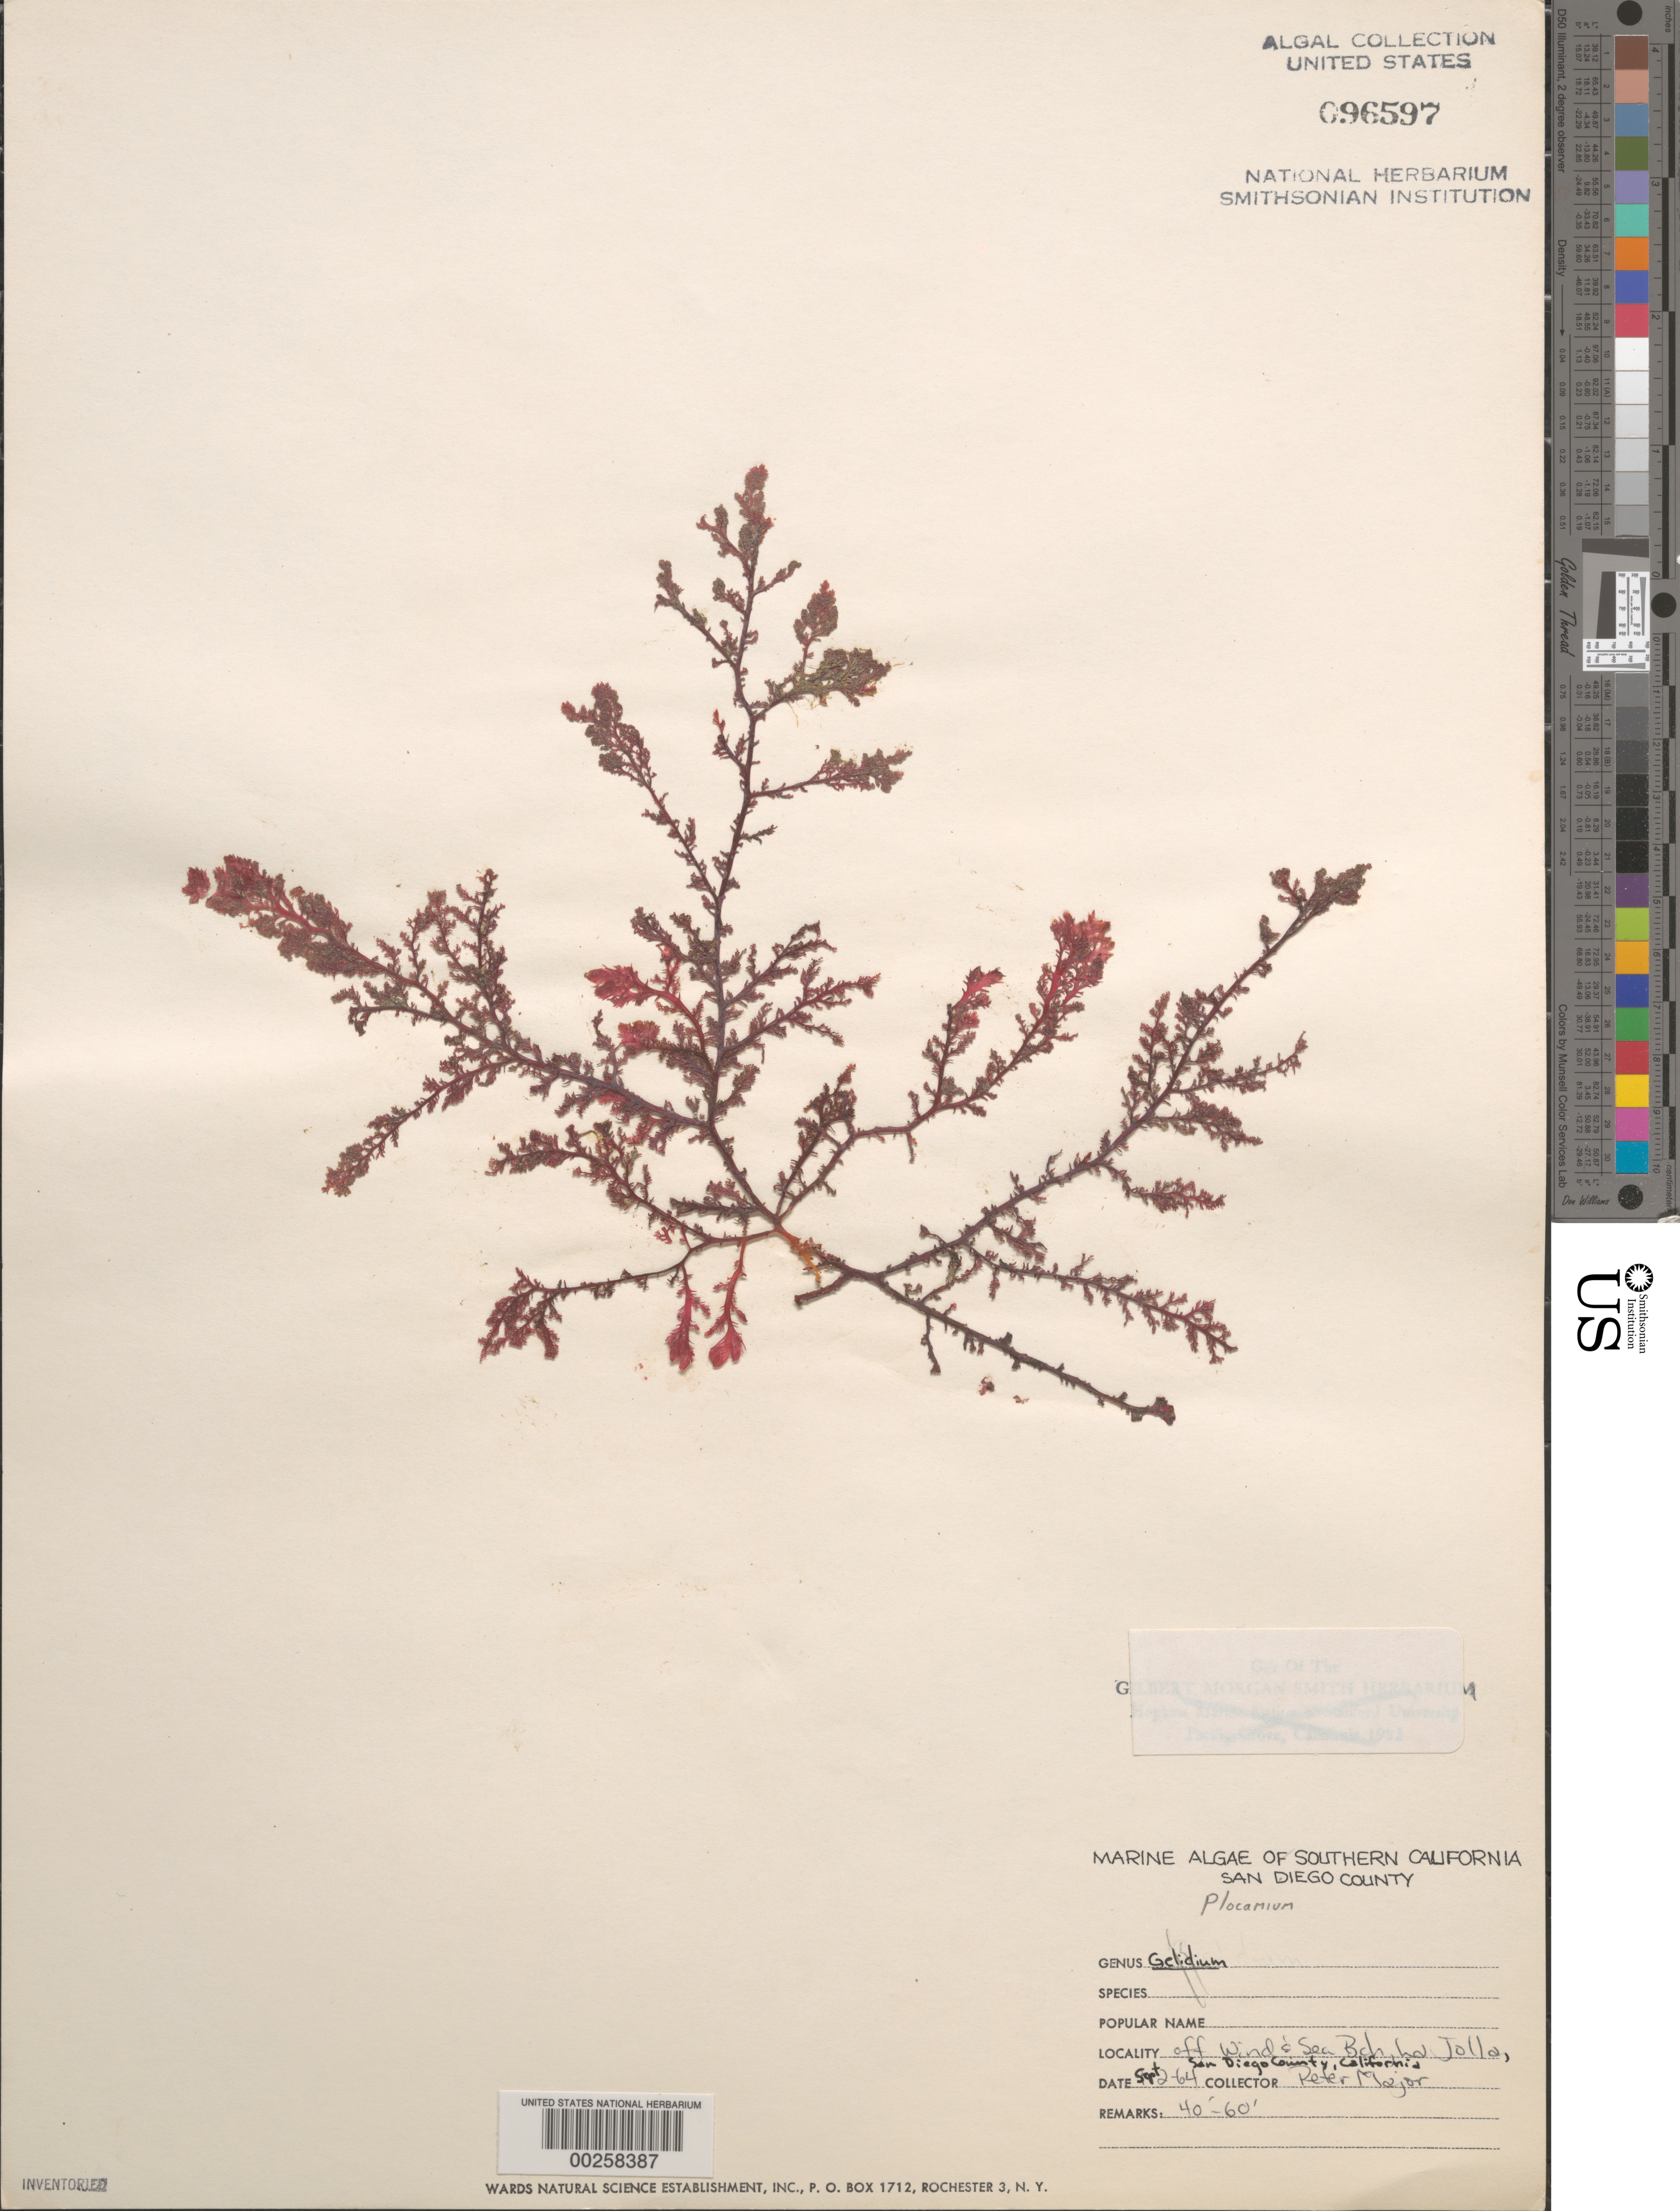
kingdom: Plantae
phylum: Rhodophyta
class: Florideophyceae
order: Plocamiales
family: Plocamiaceae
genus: Plocamium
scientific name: Plocamium sp.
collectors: P. Major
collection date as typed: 02 Sep 1964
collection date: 1964-09-02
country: United States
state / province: California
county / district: San Diego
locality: La Jolla, off Wind and Sea Beach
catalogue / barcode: US 96597